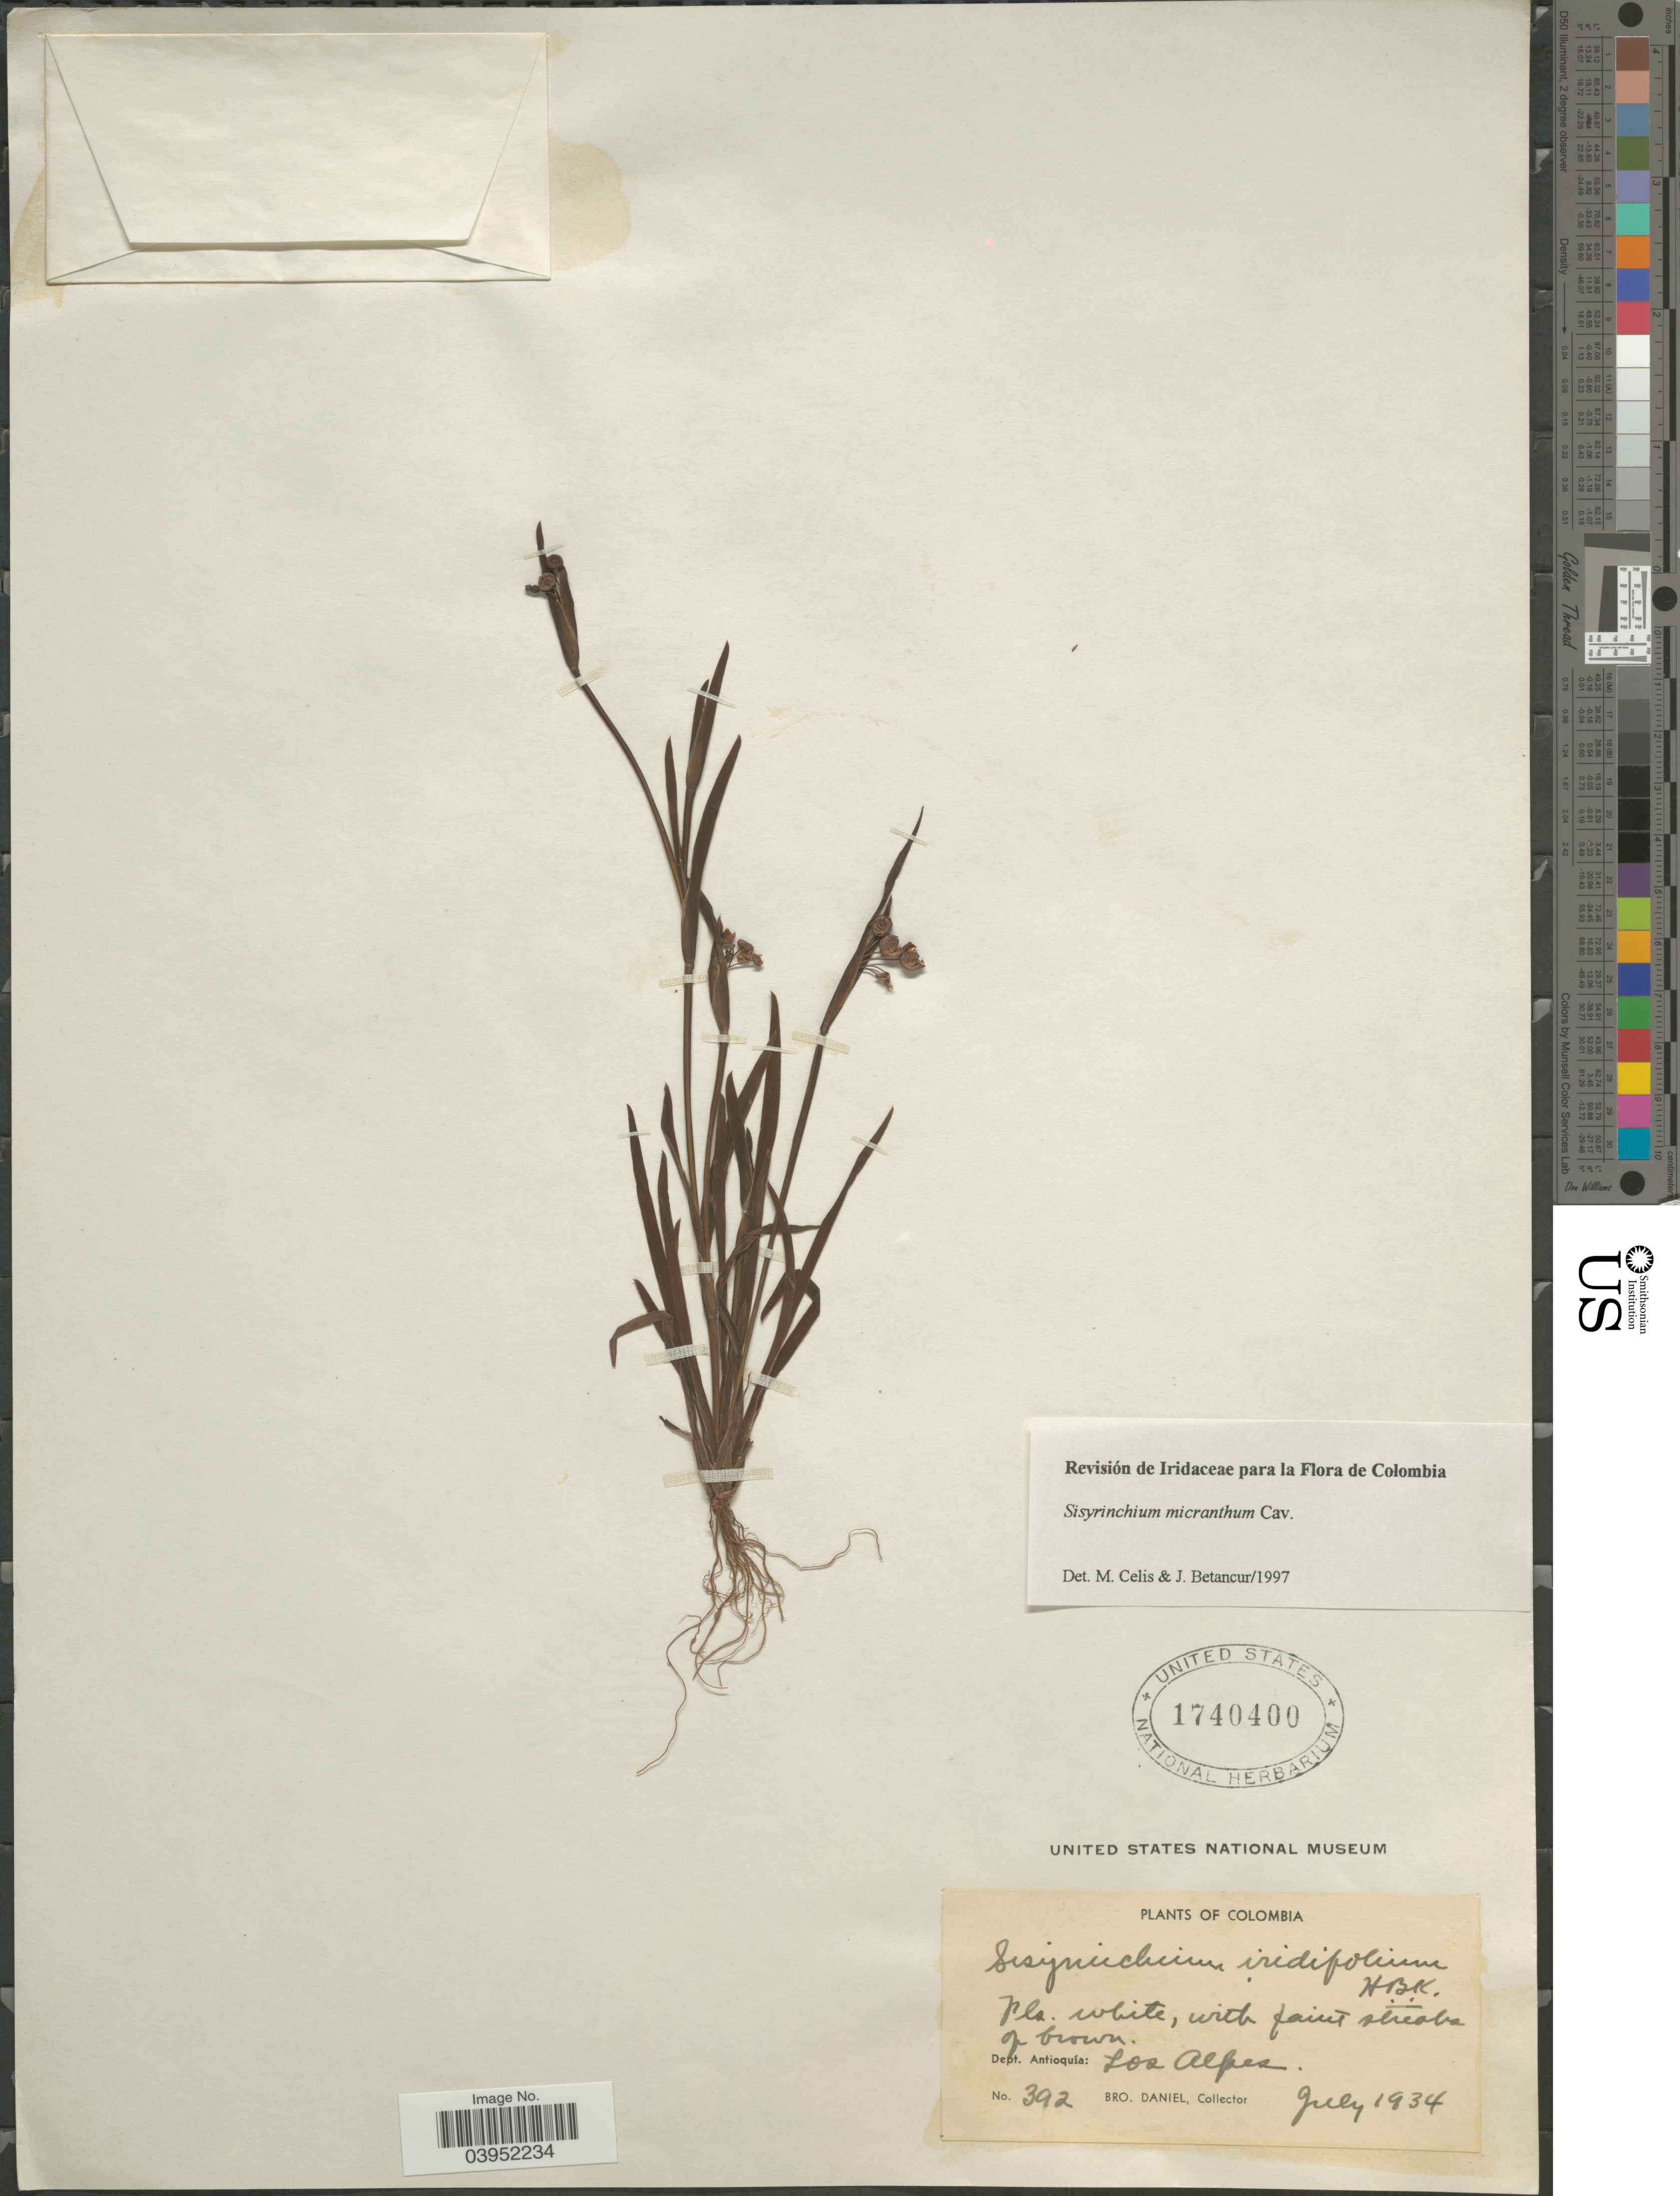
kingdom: Plantae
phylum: Tracheophyta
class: Liliopsida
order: Asparagales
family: Iridaceae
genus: Sisyrinchium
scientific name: Sisyrinchium micranthum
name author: Cav.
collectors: Bro. Daniel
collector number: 392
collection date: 1934-07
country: Colombia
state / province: Antioquia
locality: Dept. Antioquía: Los Alpes.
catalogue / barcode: US 1740400